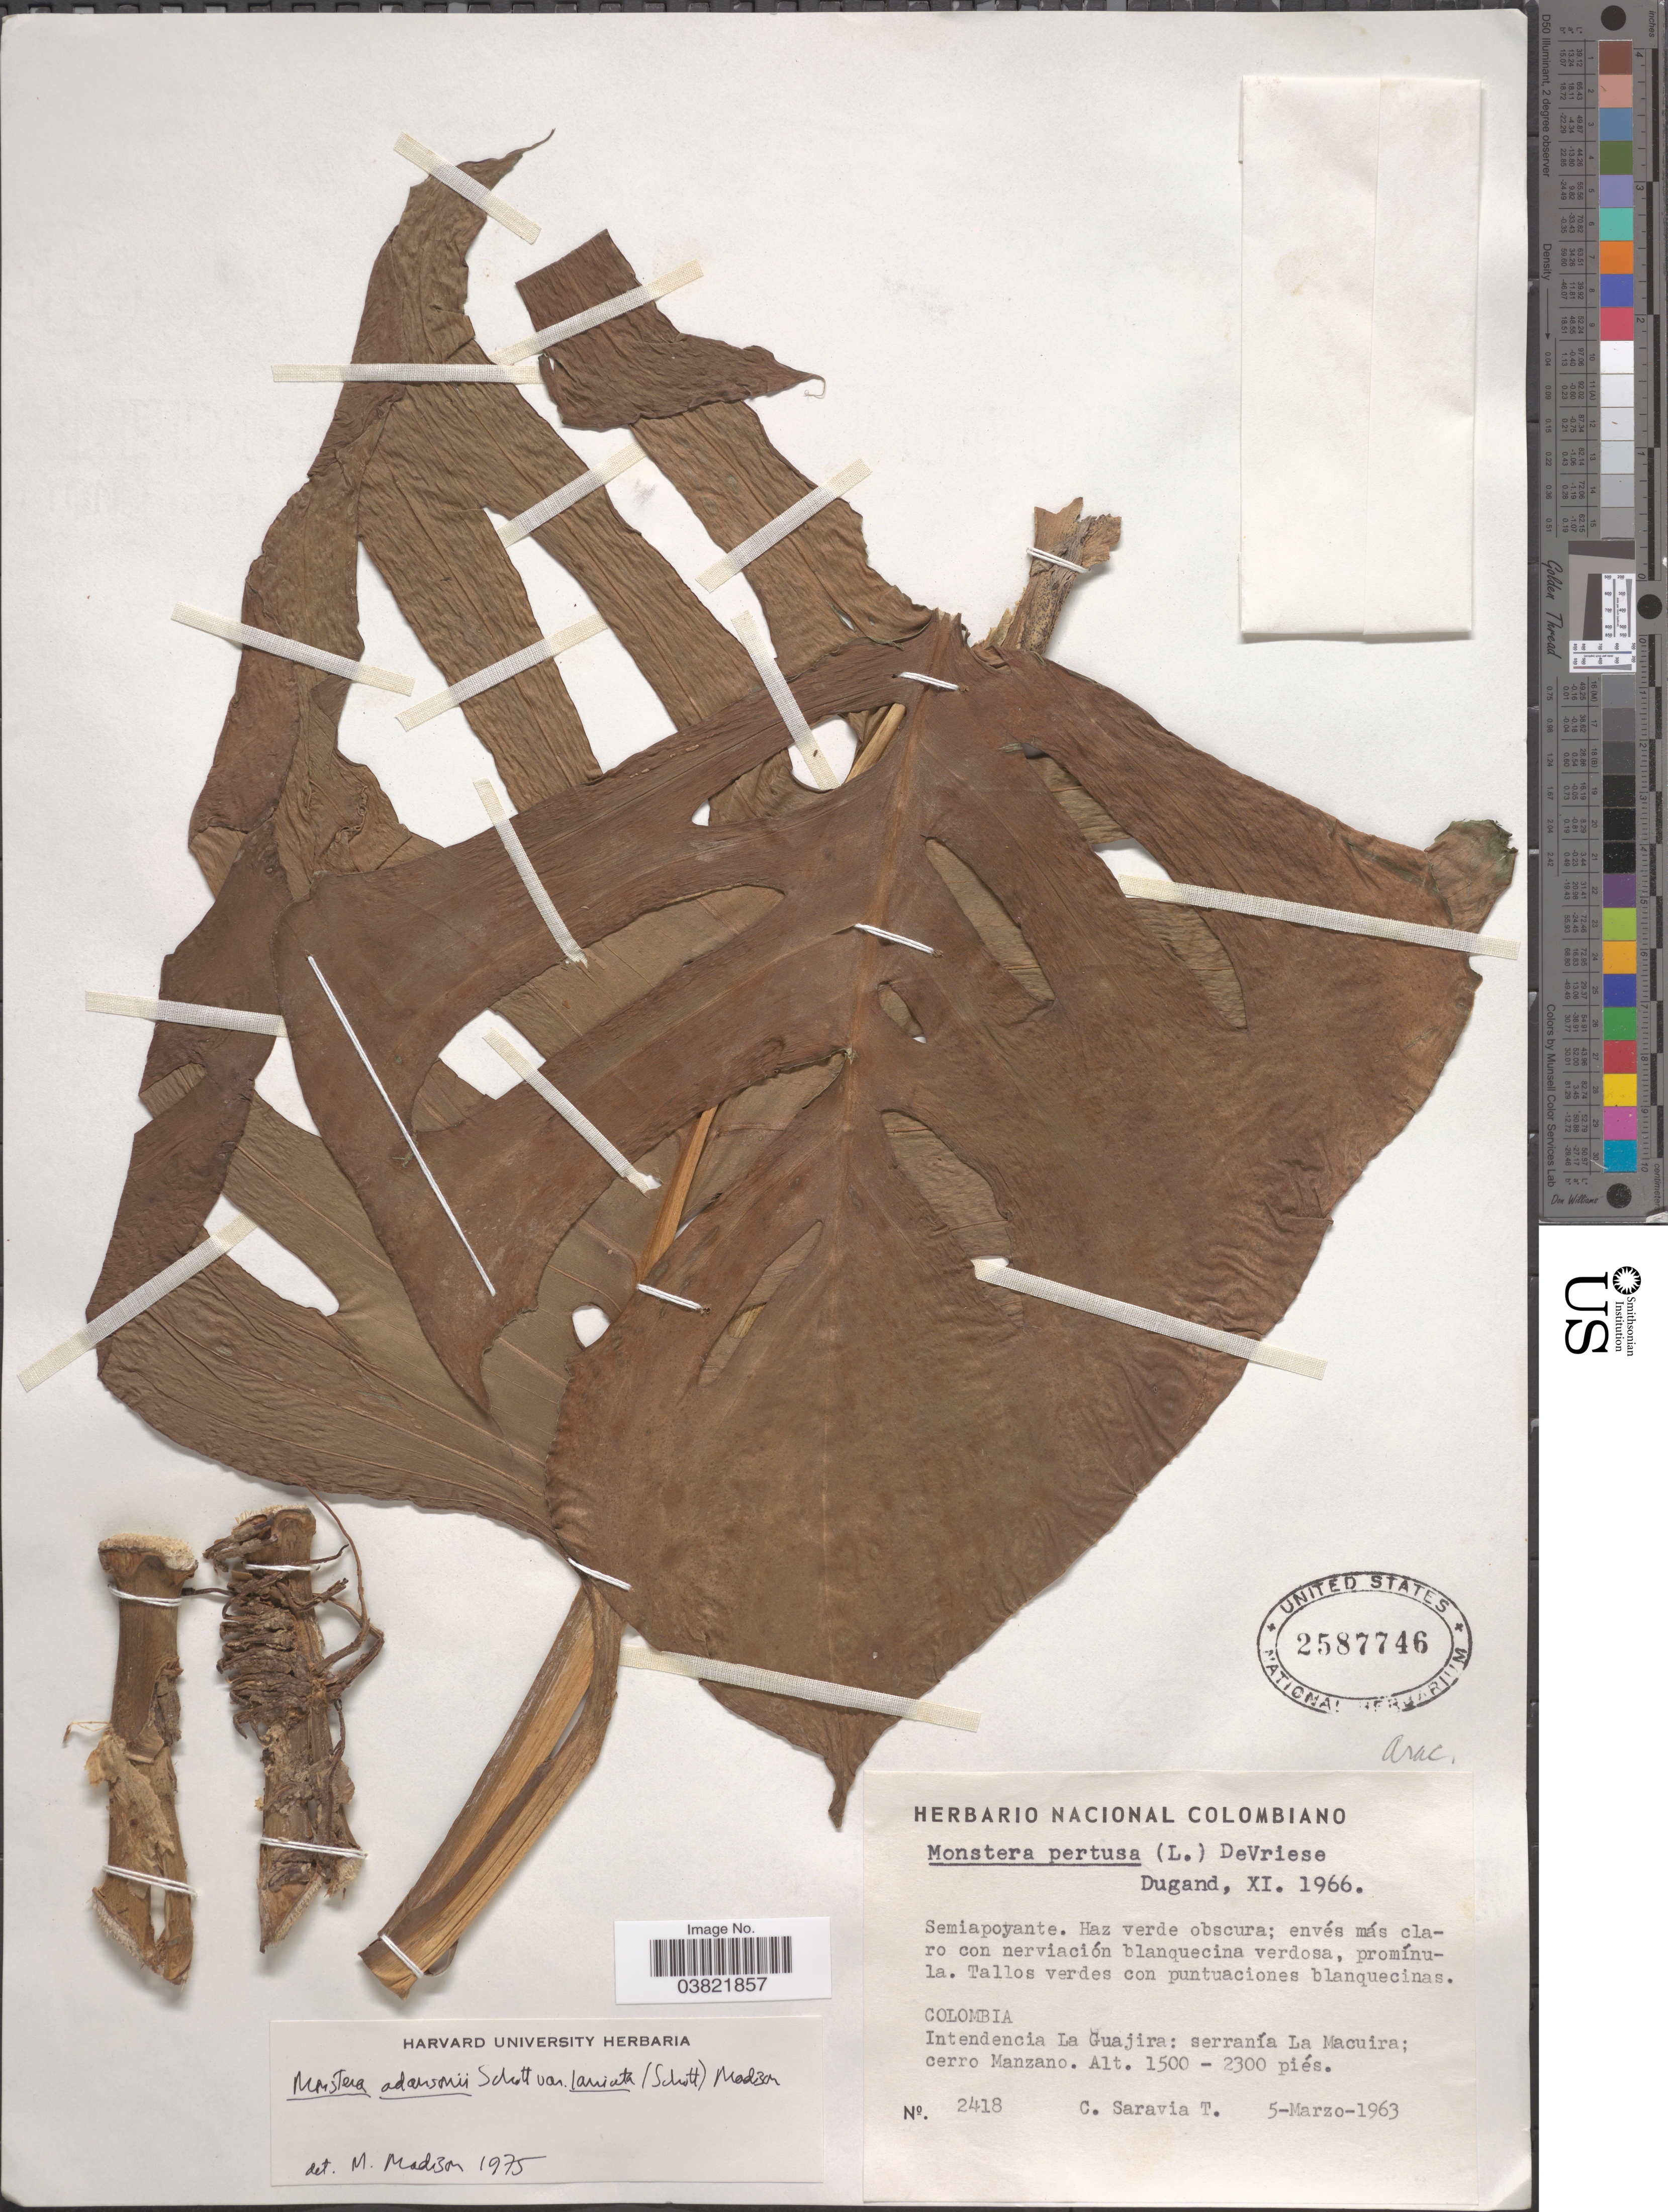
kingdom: Plantae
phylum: Tracheophyta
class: Liliopsida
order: Alismatales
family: Araceae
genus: Monstera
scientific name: Monstera adansonii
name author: Schott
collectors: C. Saravia T.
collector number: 2418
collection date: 1963-03-05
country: Colombia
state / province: La Guajira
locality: Intendencia La Guajira: serranía La Macuira; cerro Manzano.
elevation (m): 457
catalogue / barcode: US 2587746